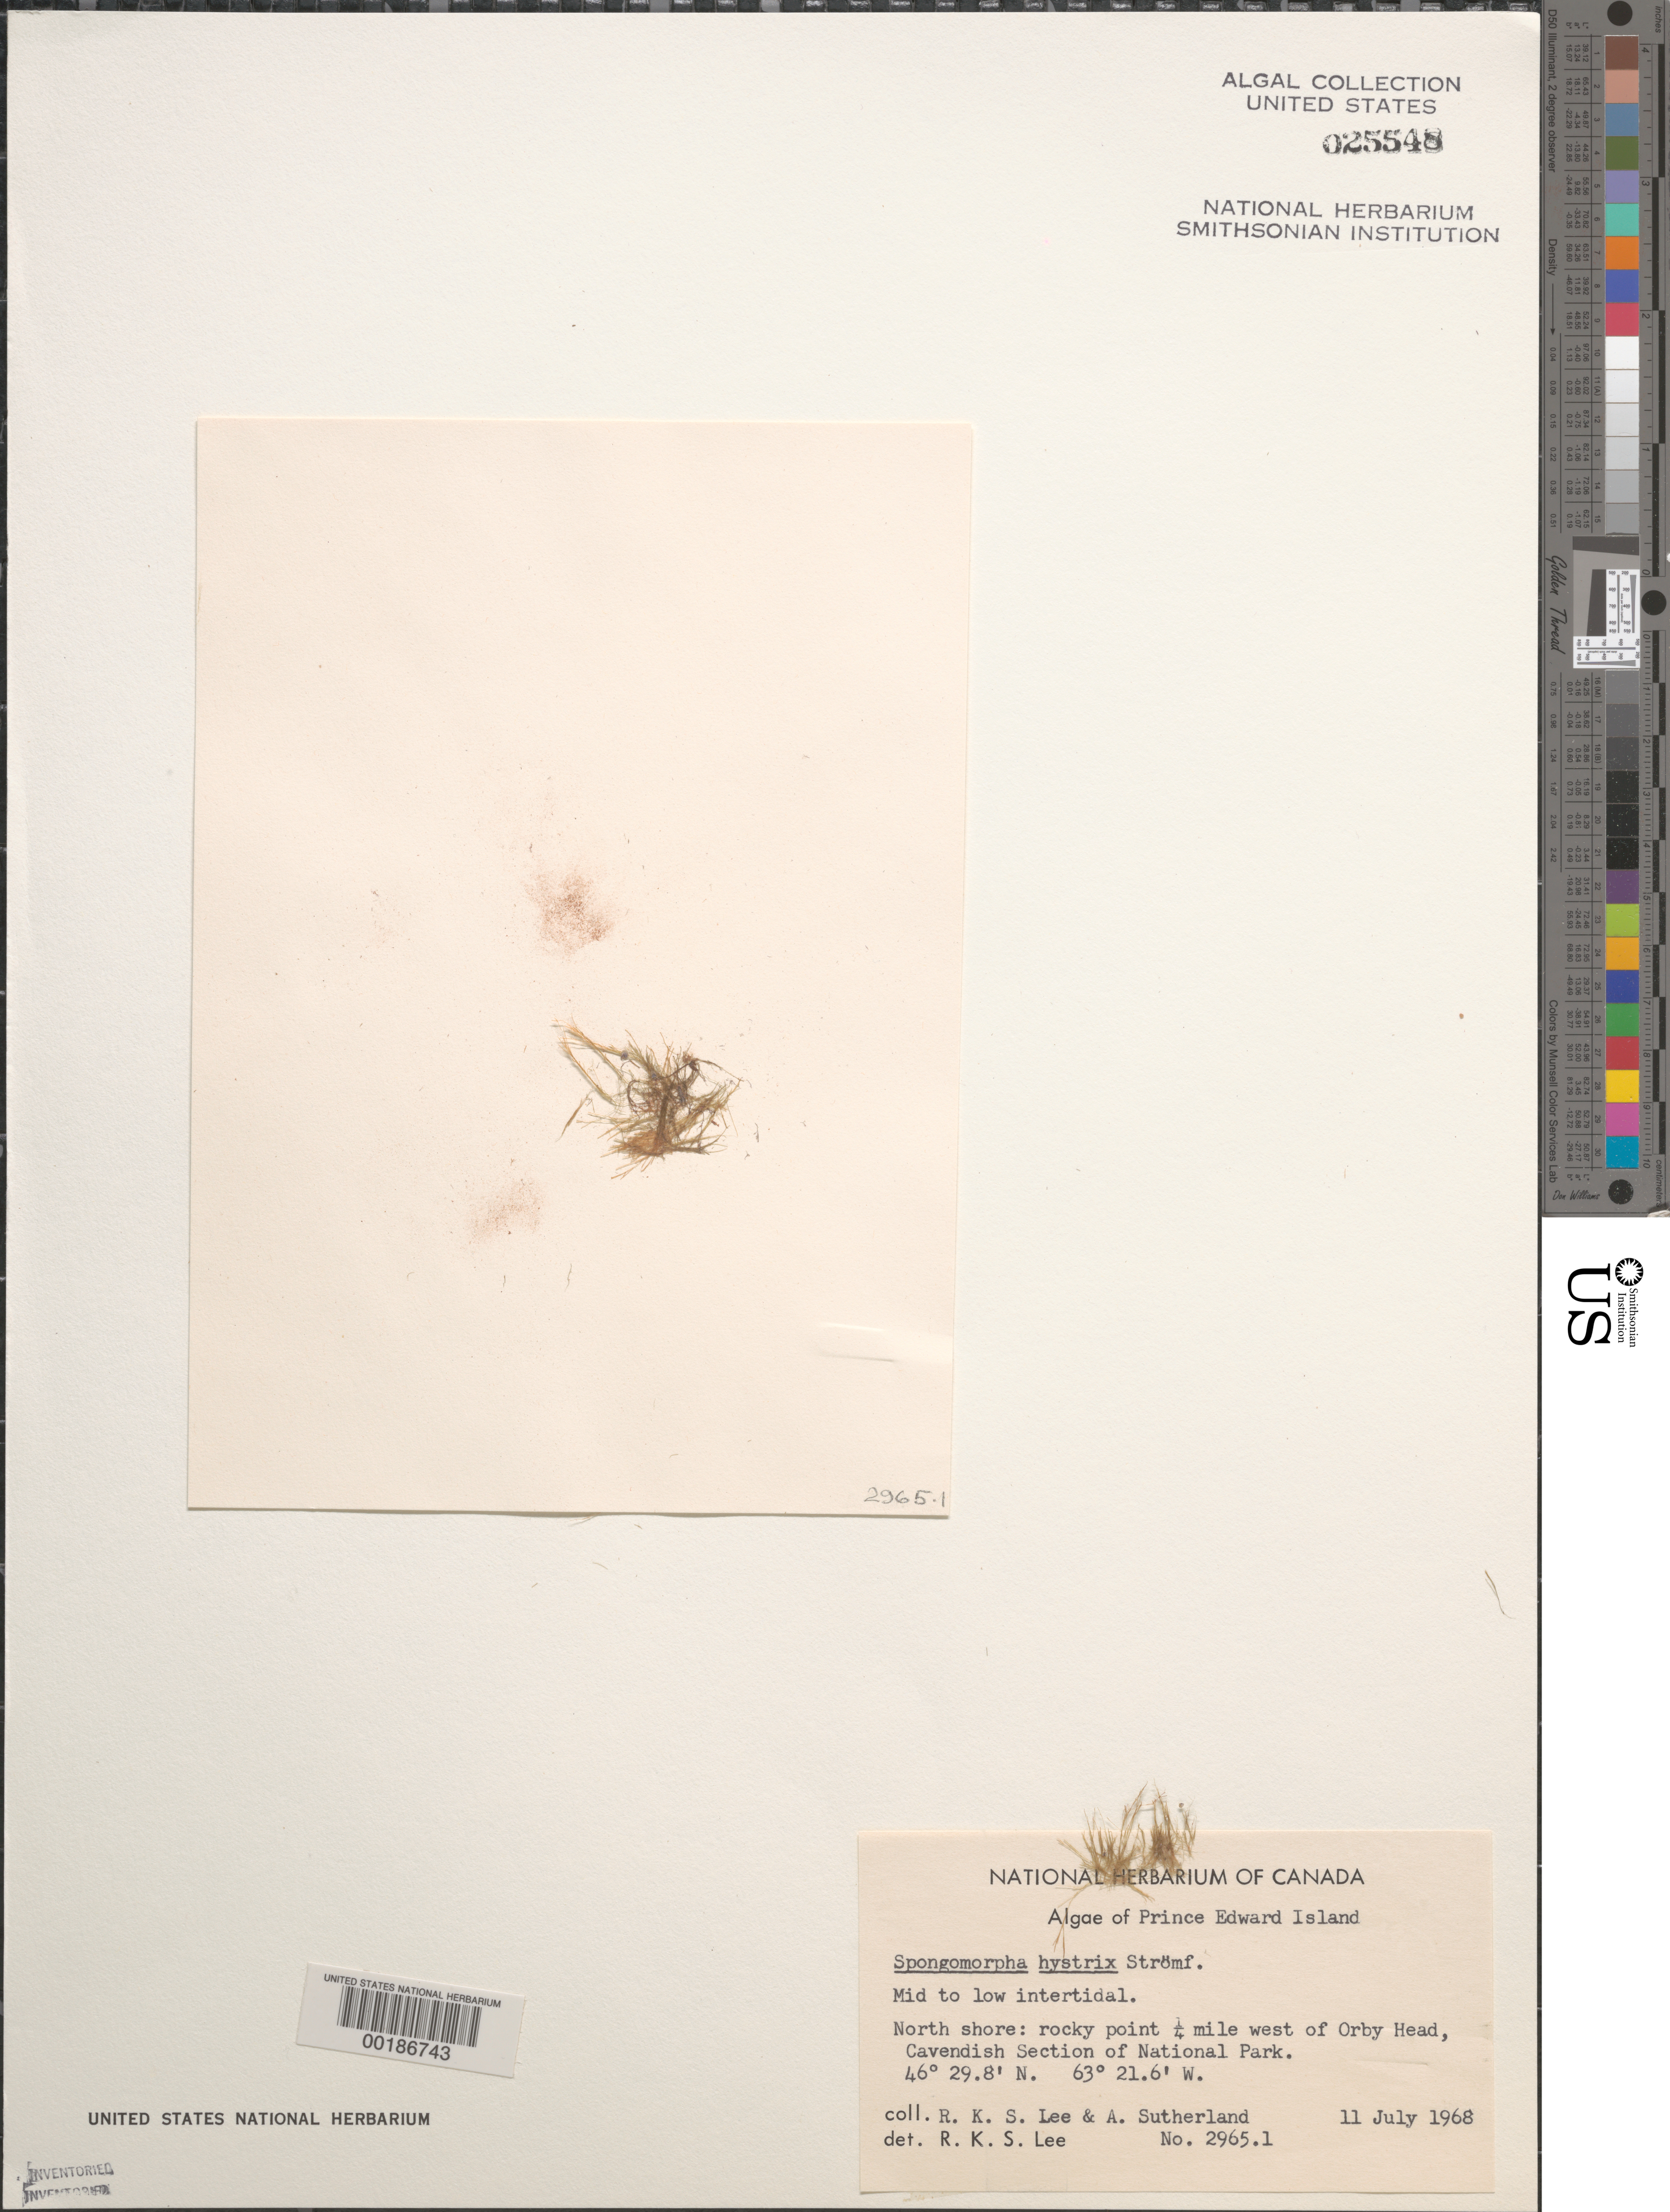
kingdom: Plantae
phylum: Chlorophyta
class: Ulvophyceae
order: Ulotrichales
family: Ulotrichaceae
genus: Spongomorpha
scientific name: Spongomorpha hystrix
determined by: Lee, R. K. S.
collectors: R. Lee & A. Sutherland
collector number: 2965.1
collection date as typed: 11 Jul 1968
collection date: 1968-07-11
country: Canada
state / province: Prince Edward Island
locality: Cavendish section of national park 0.25 mile west of orby head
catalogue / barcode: US 25548